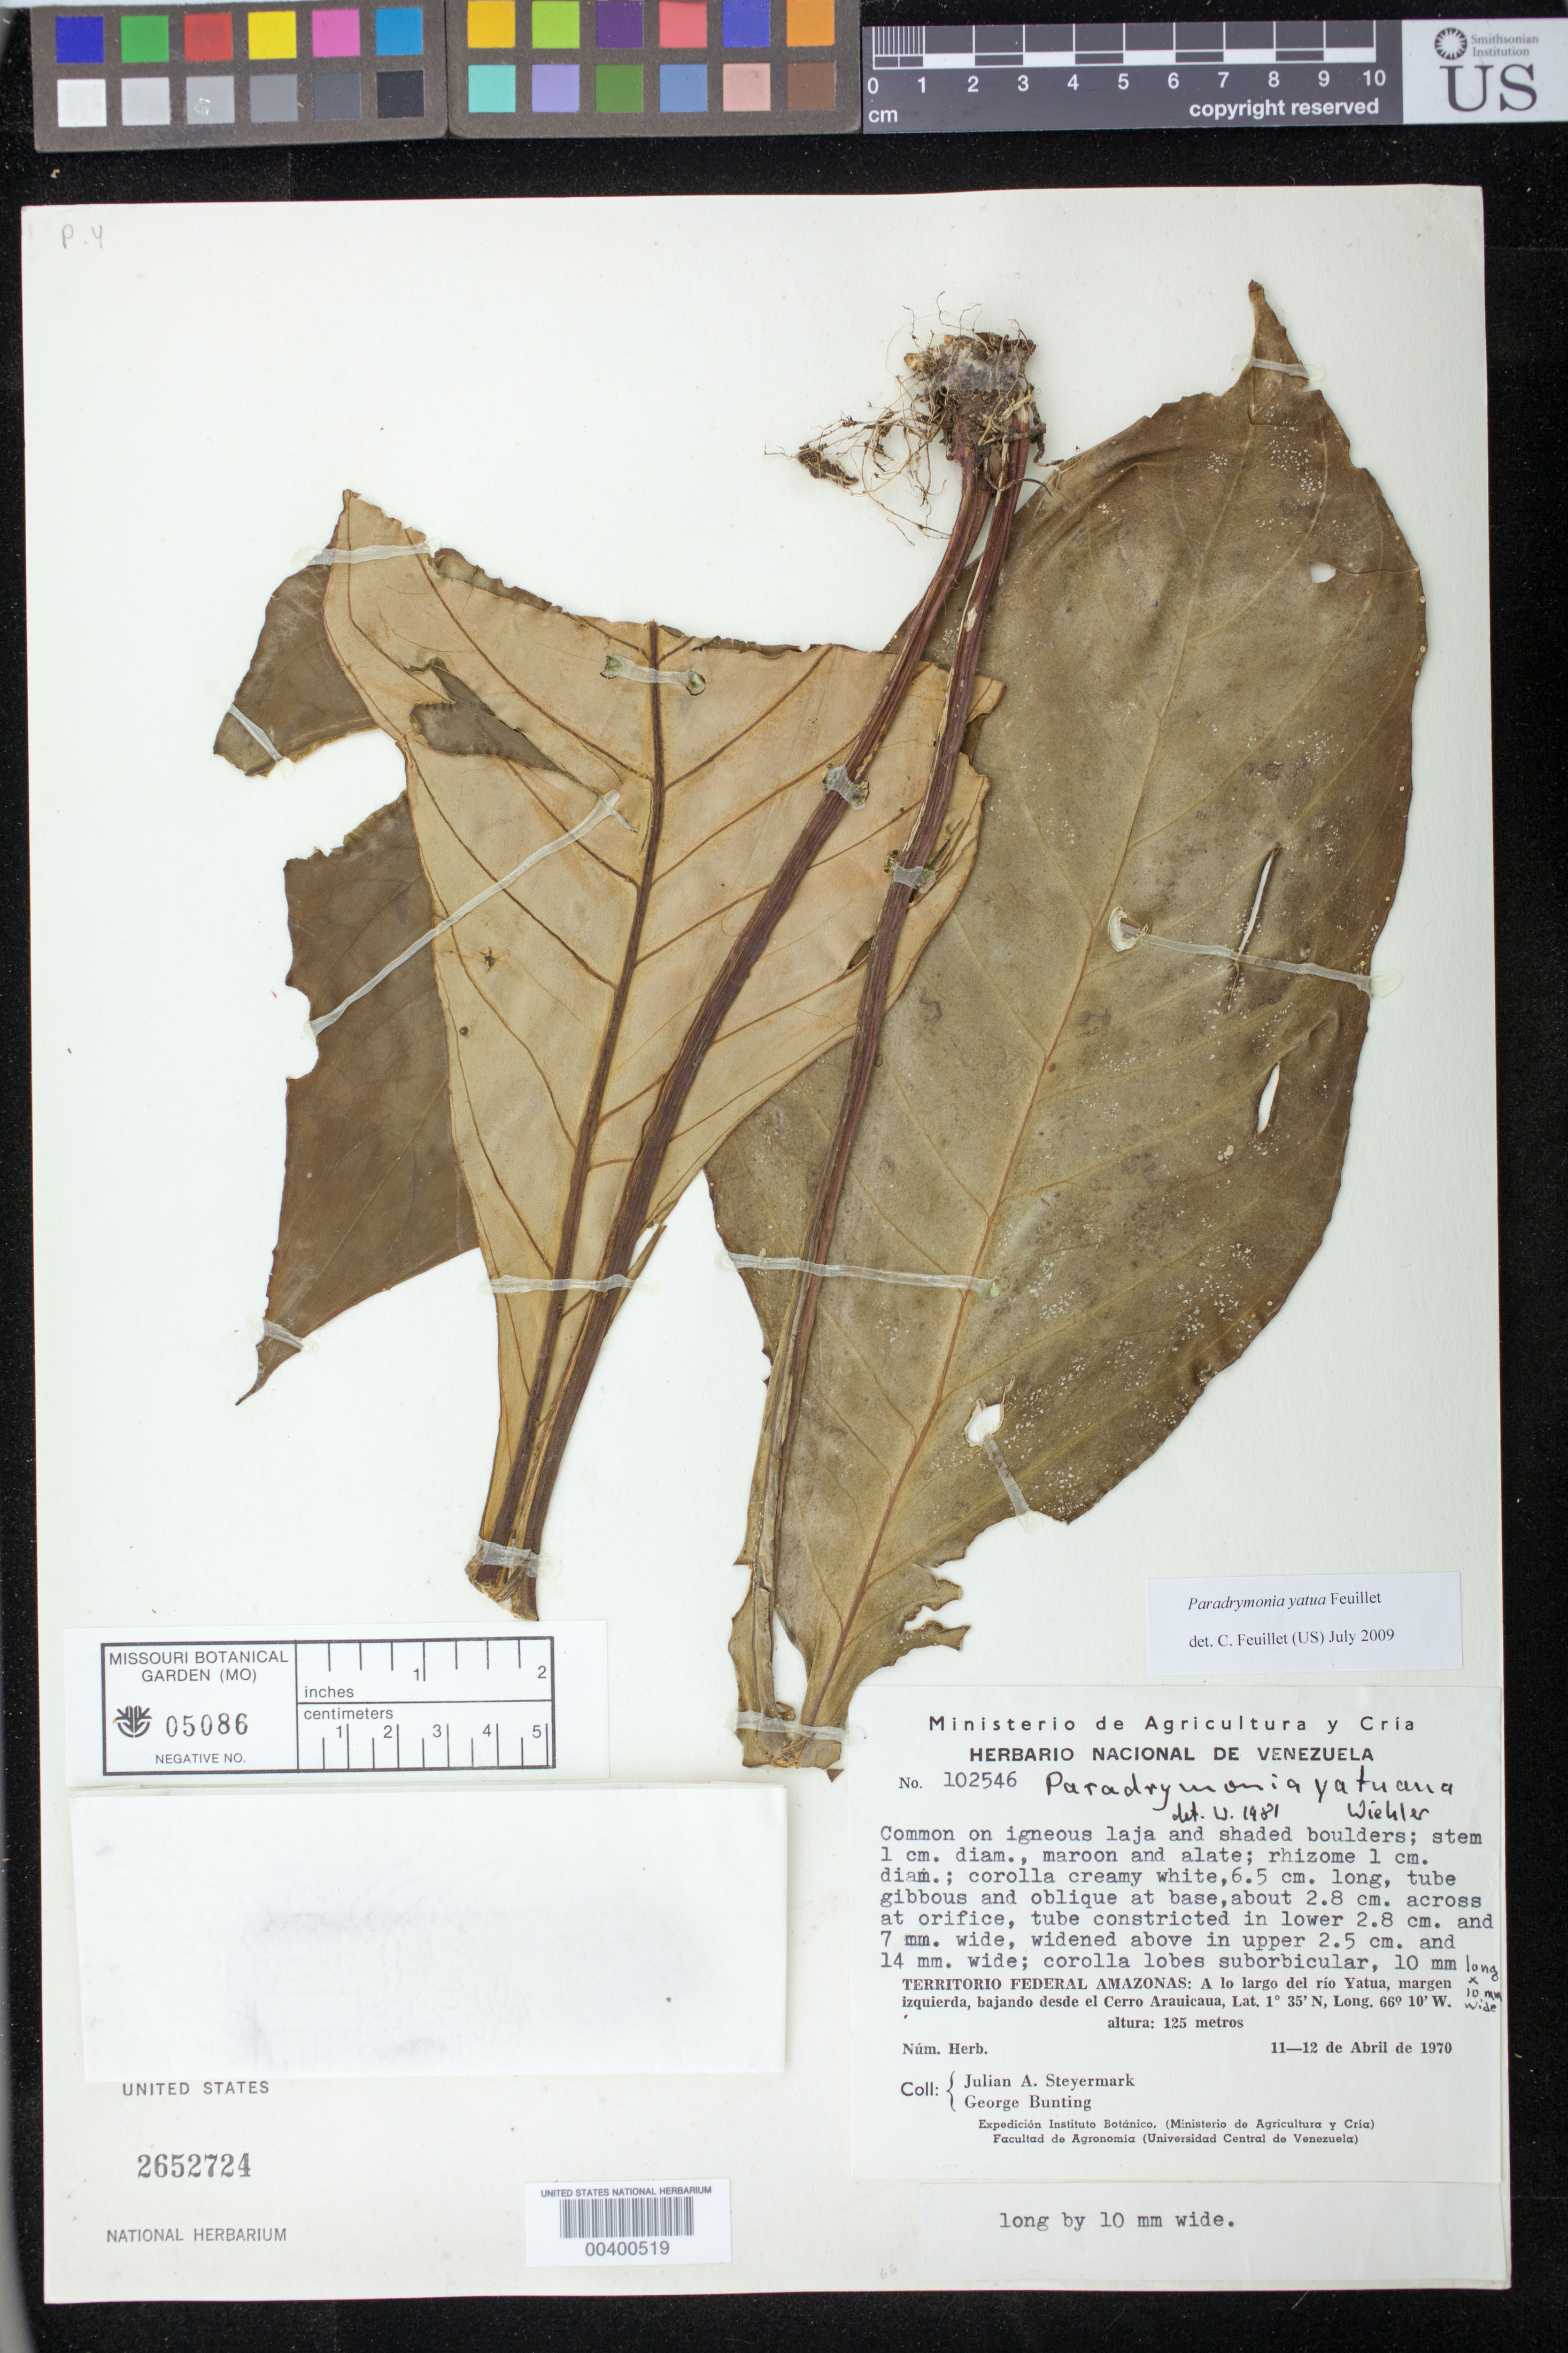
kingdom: Plantae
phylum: Tracheophyta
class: Magnoliopsida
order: Lamiales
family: Gesneriaceae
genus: Paradrymonia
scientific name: Paradrymonia yatua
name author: Feuillet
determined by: Feuillet, C.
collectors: B. Maguire & C. K. Maguire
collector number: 35368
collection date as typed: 21 Feb 1953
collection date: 1953-02-21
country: Venezuela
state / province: Amazonas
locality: Rio Yatua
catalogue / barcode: US 2652724